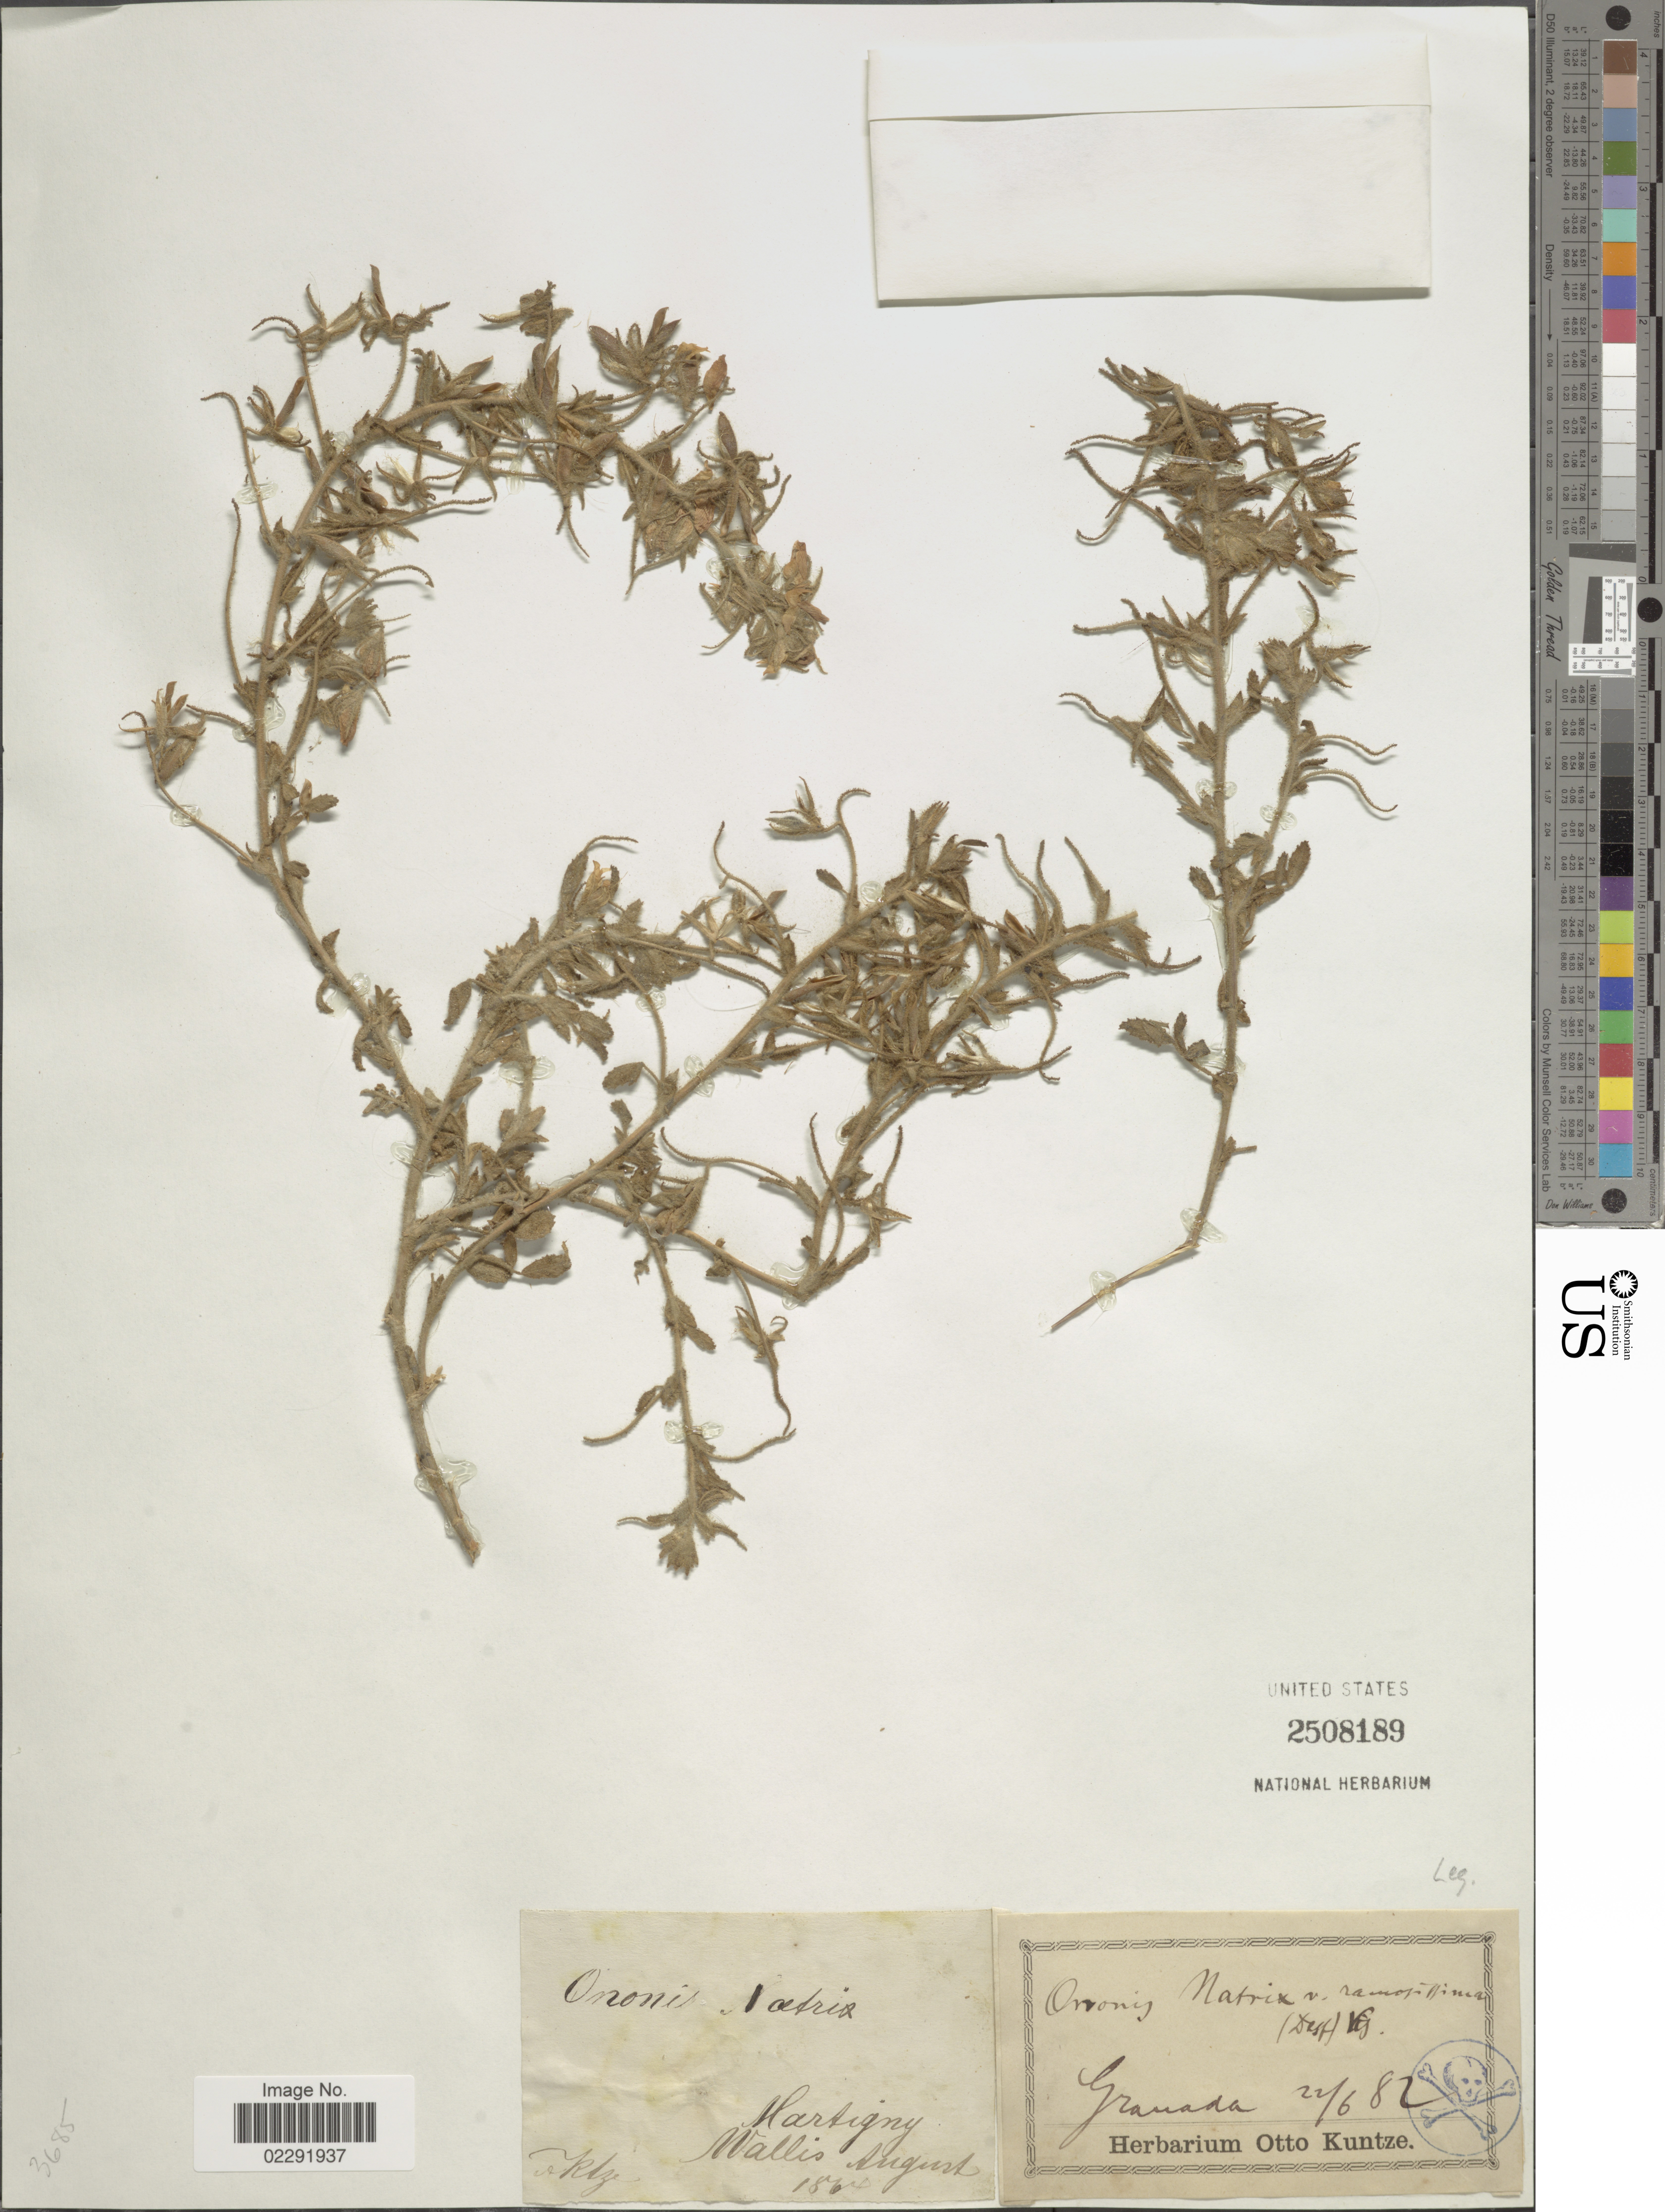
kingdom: Plantae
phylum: Tracheophyta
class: Magnoliopsida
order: Fabales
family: Fabaceae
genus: Ononis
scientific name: Ononis natrix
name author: L.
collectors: C.E.O. Kuntze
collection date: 1882-06-22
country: Spain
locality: Granada [2 elements on sheet; also Aug 1864, Martigny, Wallis]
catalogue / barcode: US 2508189